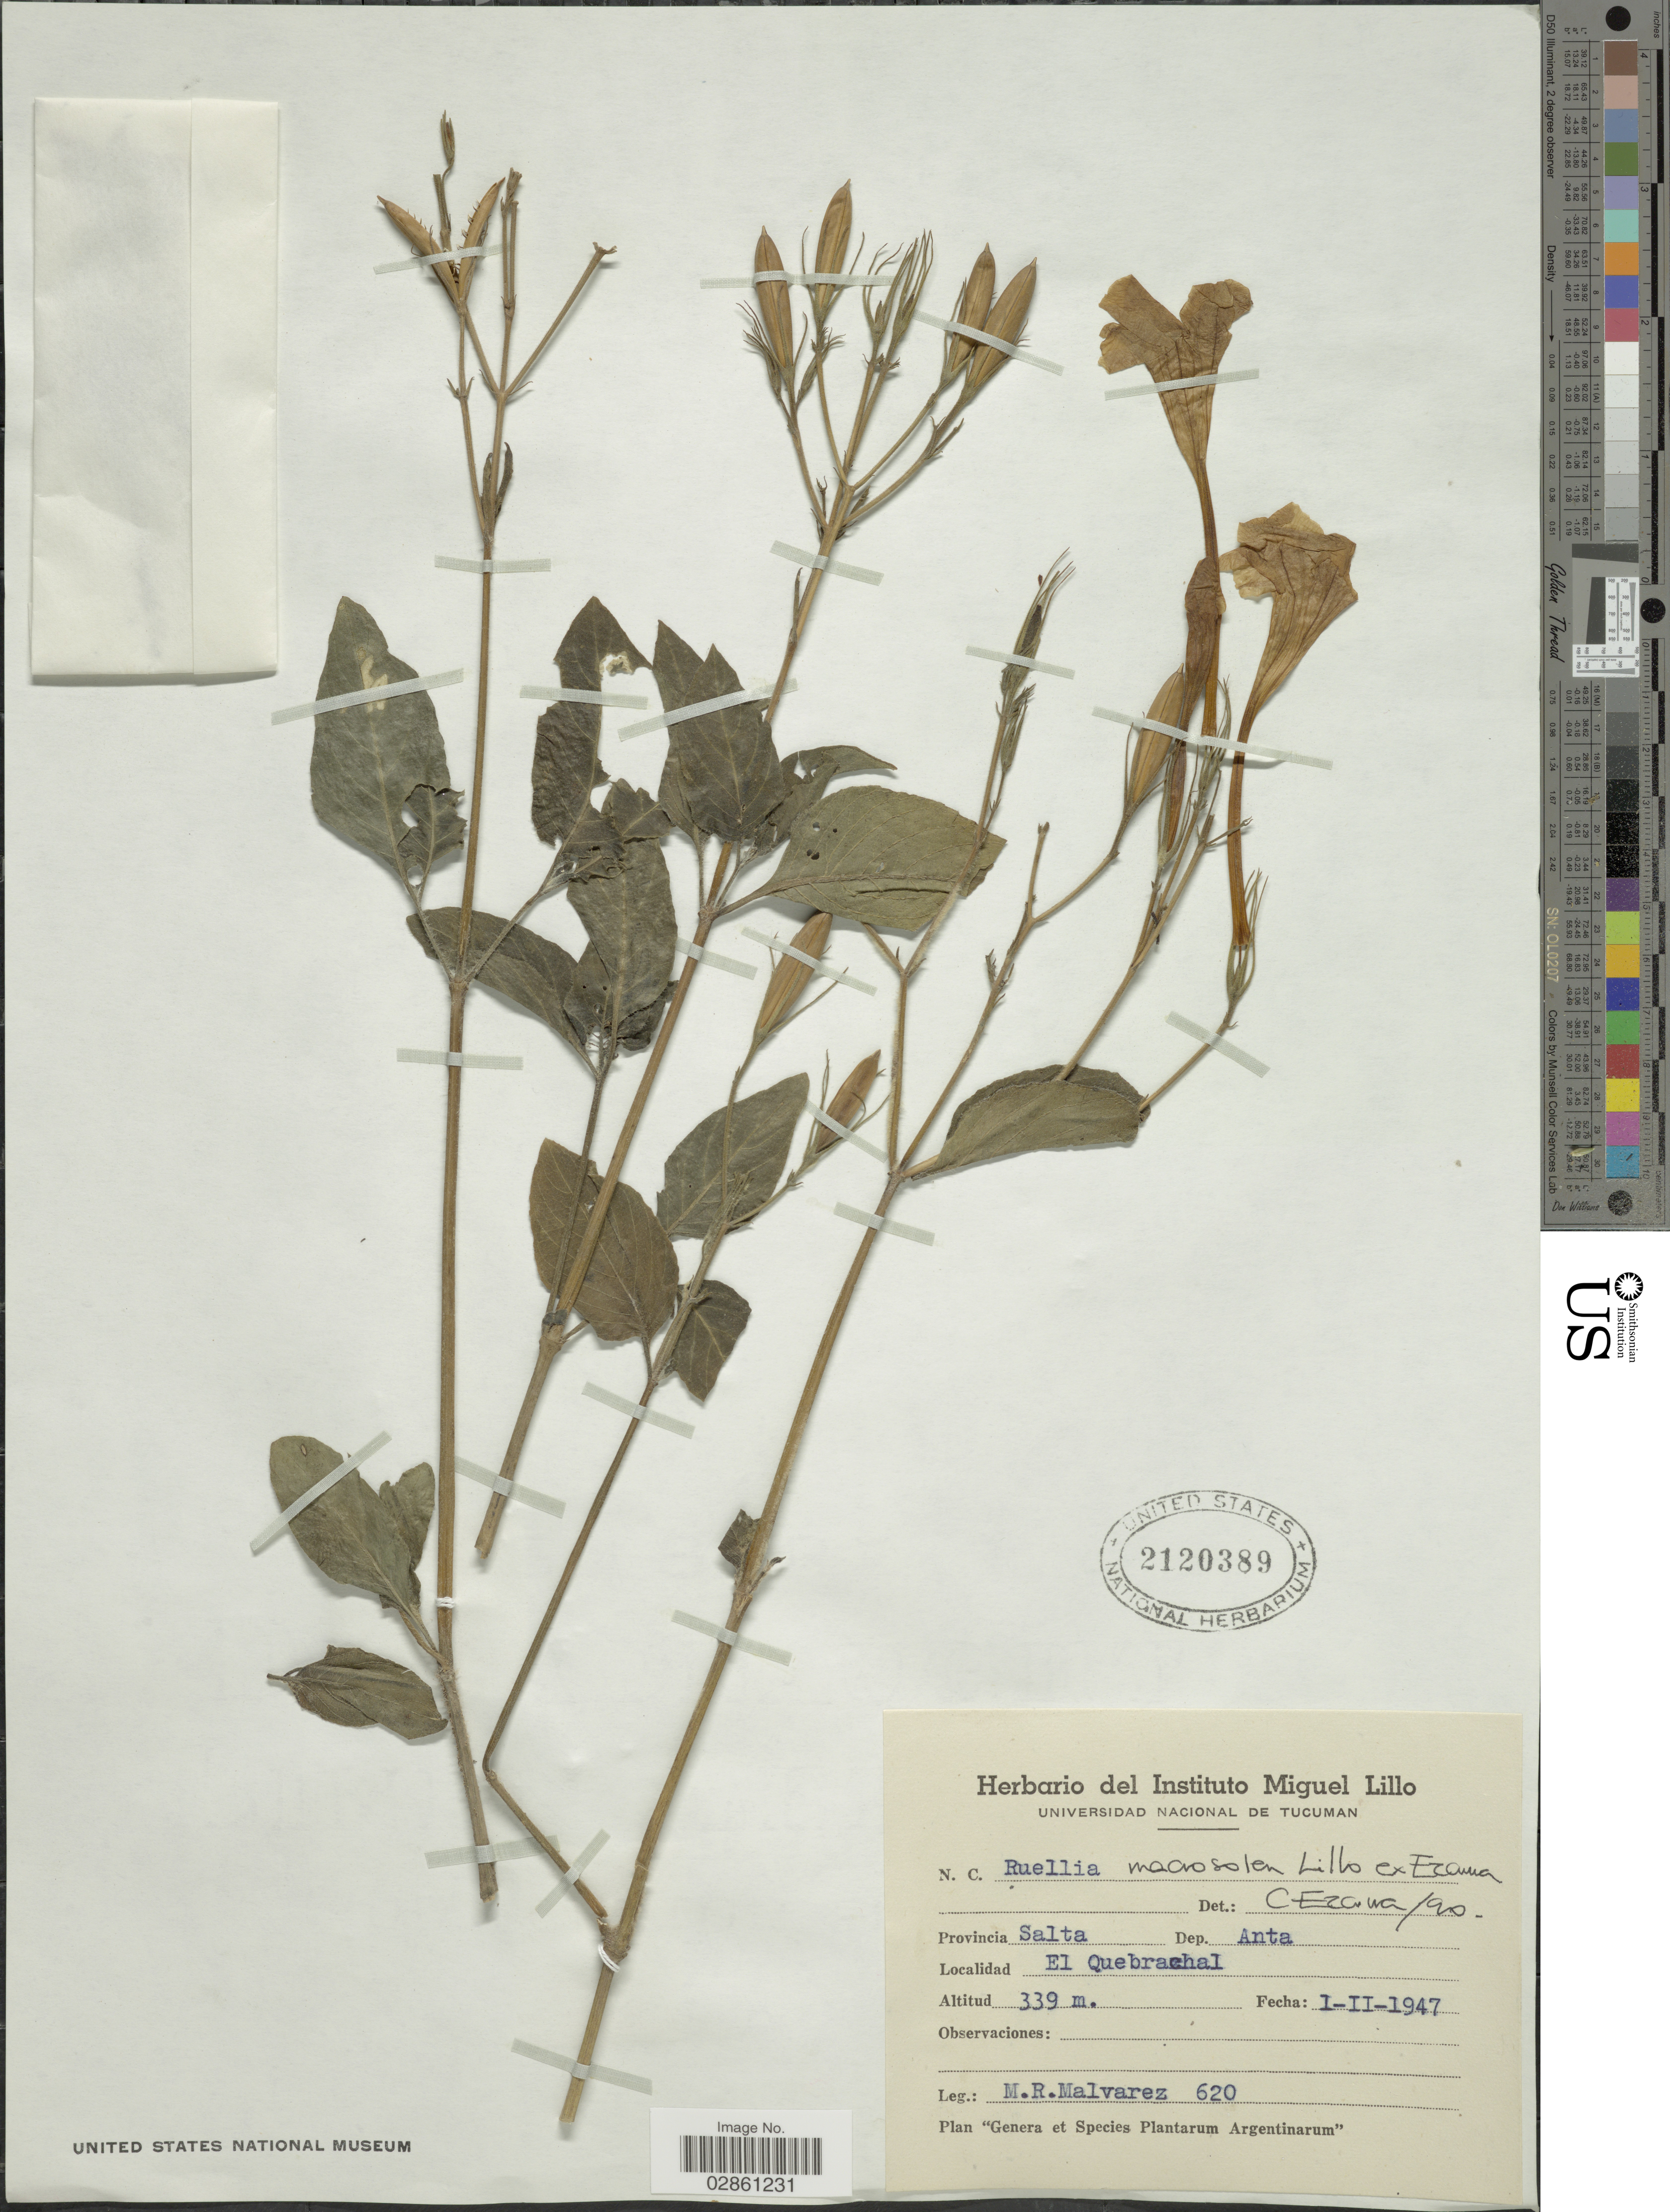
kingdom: Plantae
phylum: Tracheophyta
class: Magnoliopsida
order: Lamiales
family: Acanthaceae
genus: Ruellia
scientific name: Ruellia macrosolen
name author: Lillo ex C. Ezcurra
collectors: M. Malvárez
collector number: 620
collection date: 1947-11-01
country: Argentina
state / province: Salta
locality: Dep. Anta, El Quebrachal.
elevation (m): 339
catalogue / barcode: US 2120389